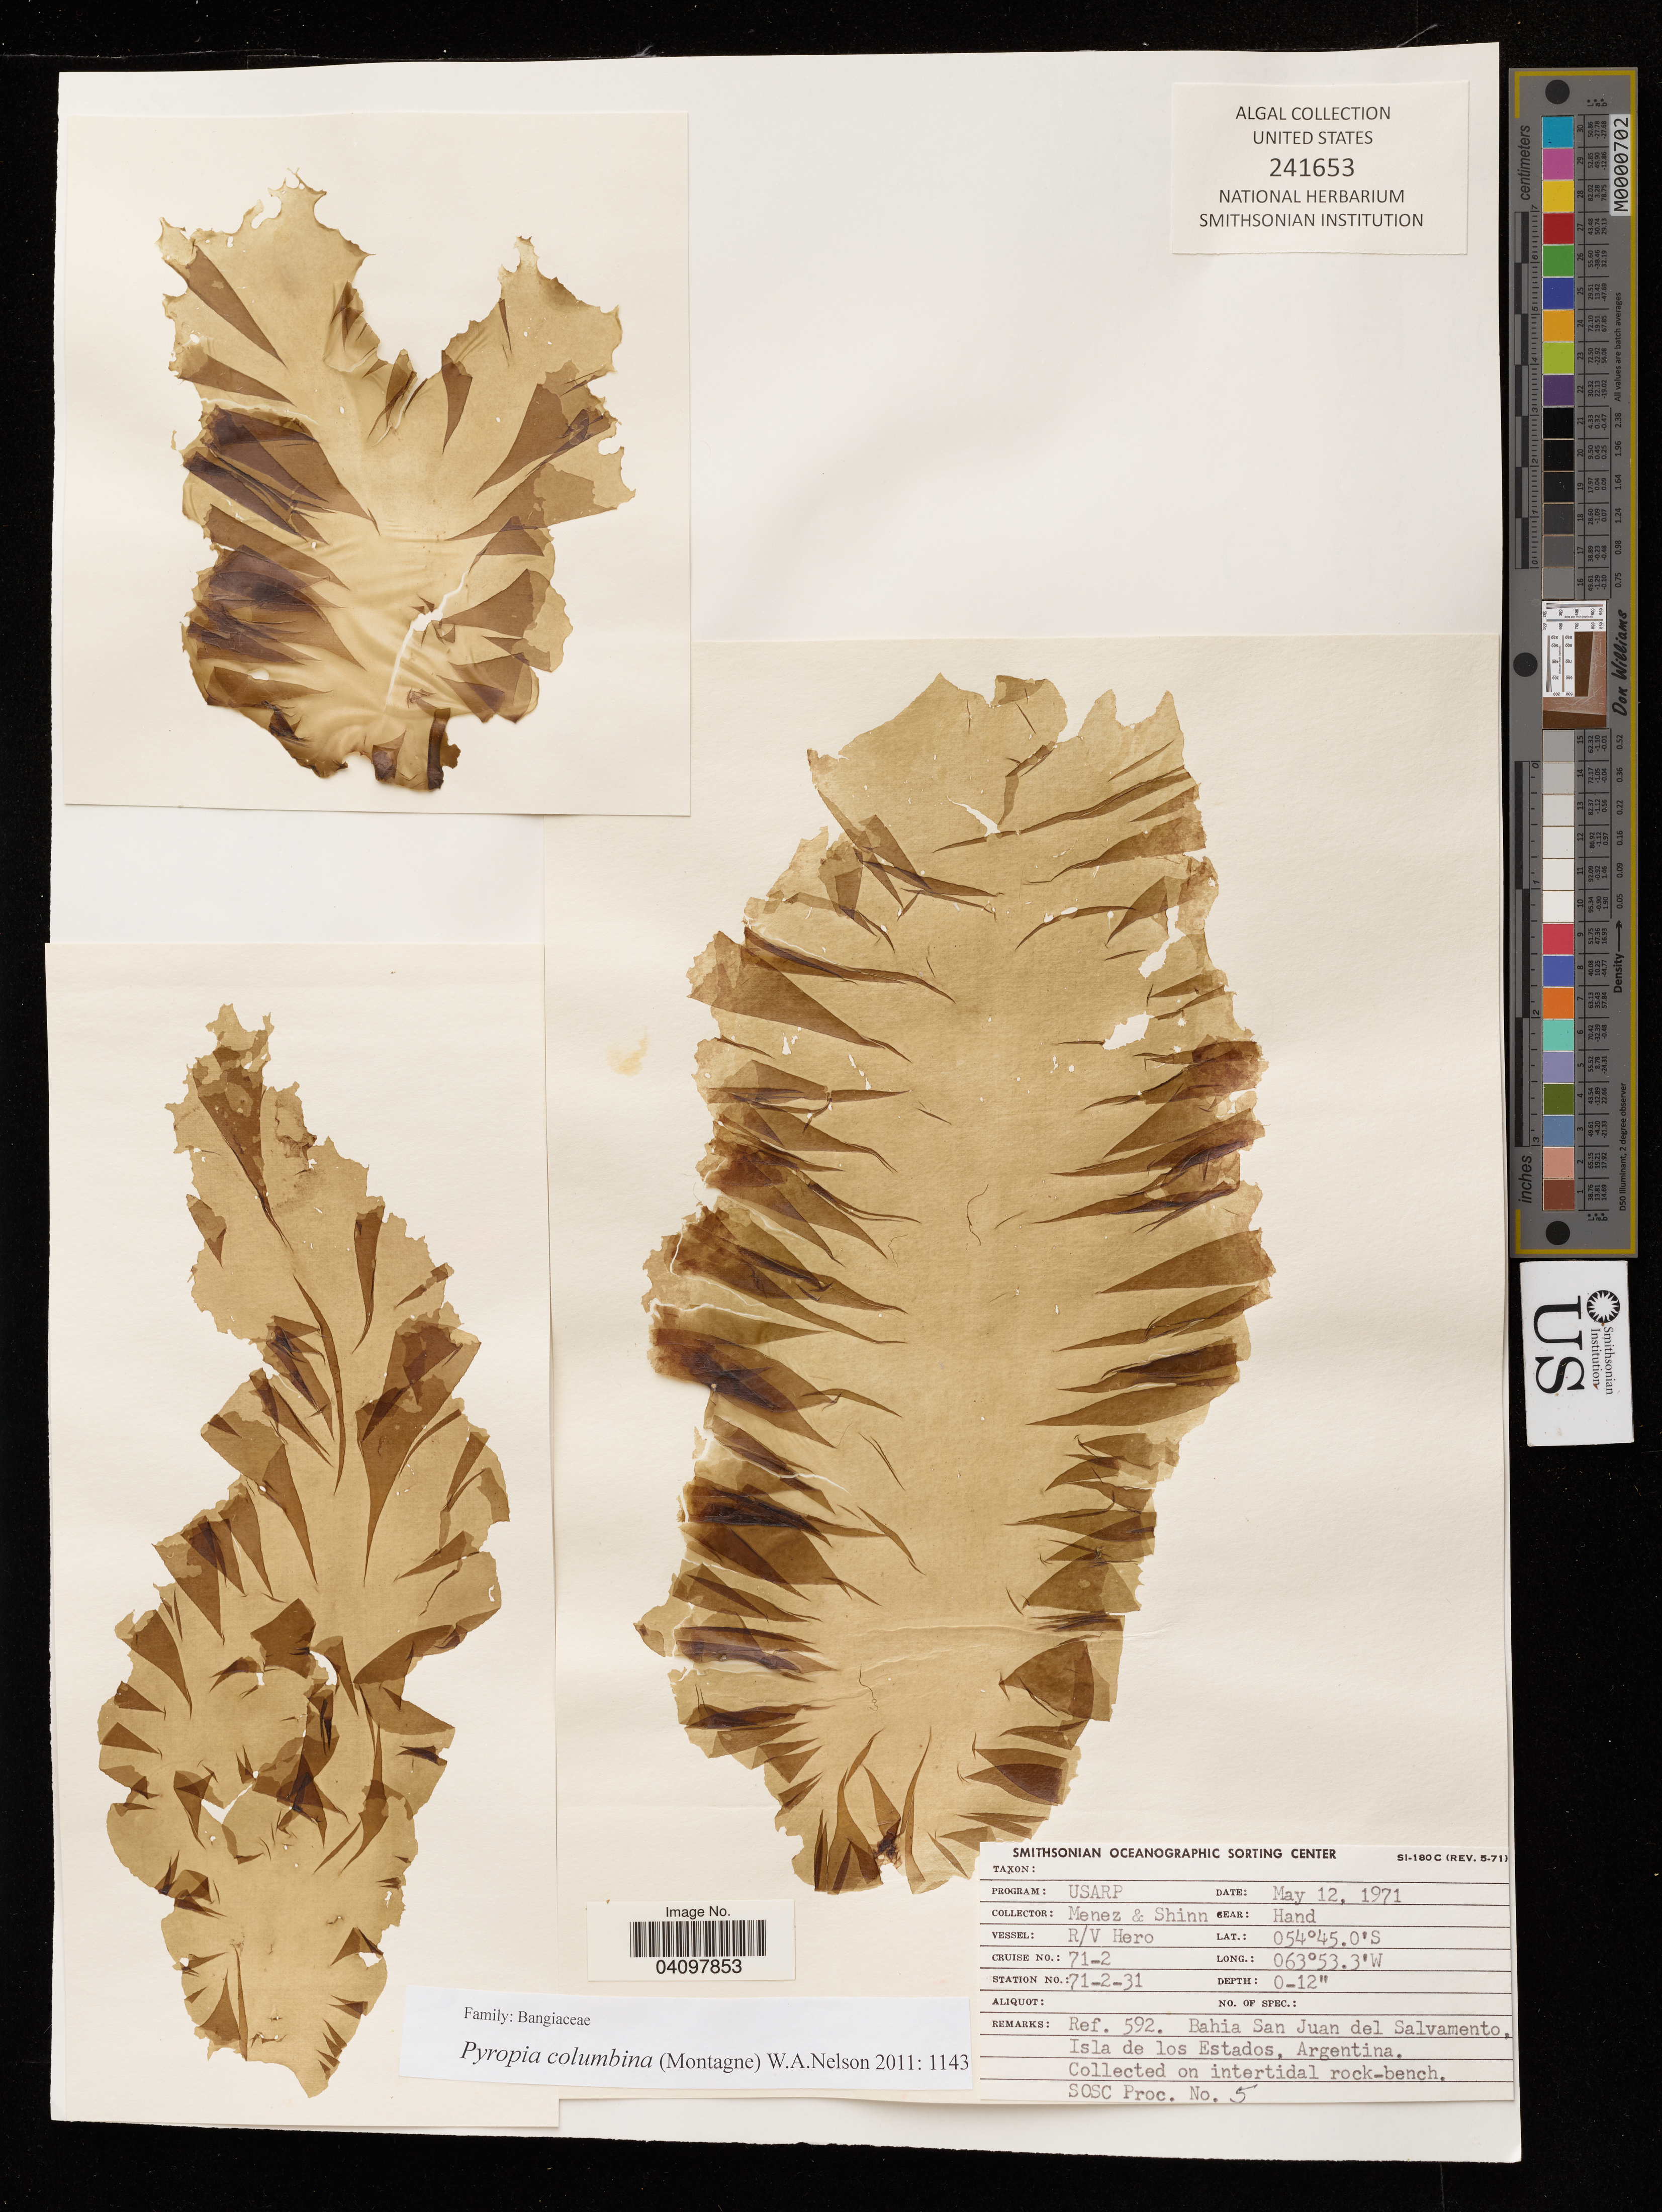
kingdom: Plantae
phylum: Rhodophyta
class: Bangiophyceae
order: Bangiales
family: Bangiaceae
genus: Pyropia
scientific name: Pyropia columbina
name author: (Mont.) W.A. Nelson in J.E. Sutherl. et al.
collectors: Menez & -. Shinn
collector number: Ref. 592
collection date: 1971-05-12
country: Argentina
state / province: San Juan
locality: Bahia San Juan del Salvamento, Isla de los Estados, Argentina.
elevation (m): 0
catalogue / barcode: US 241653